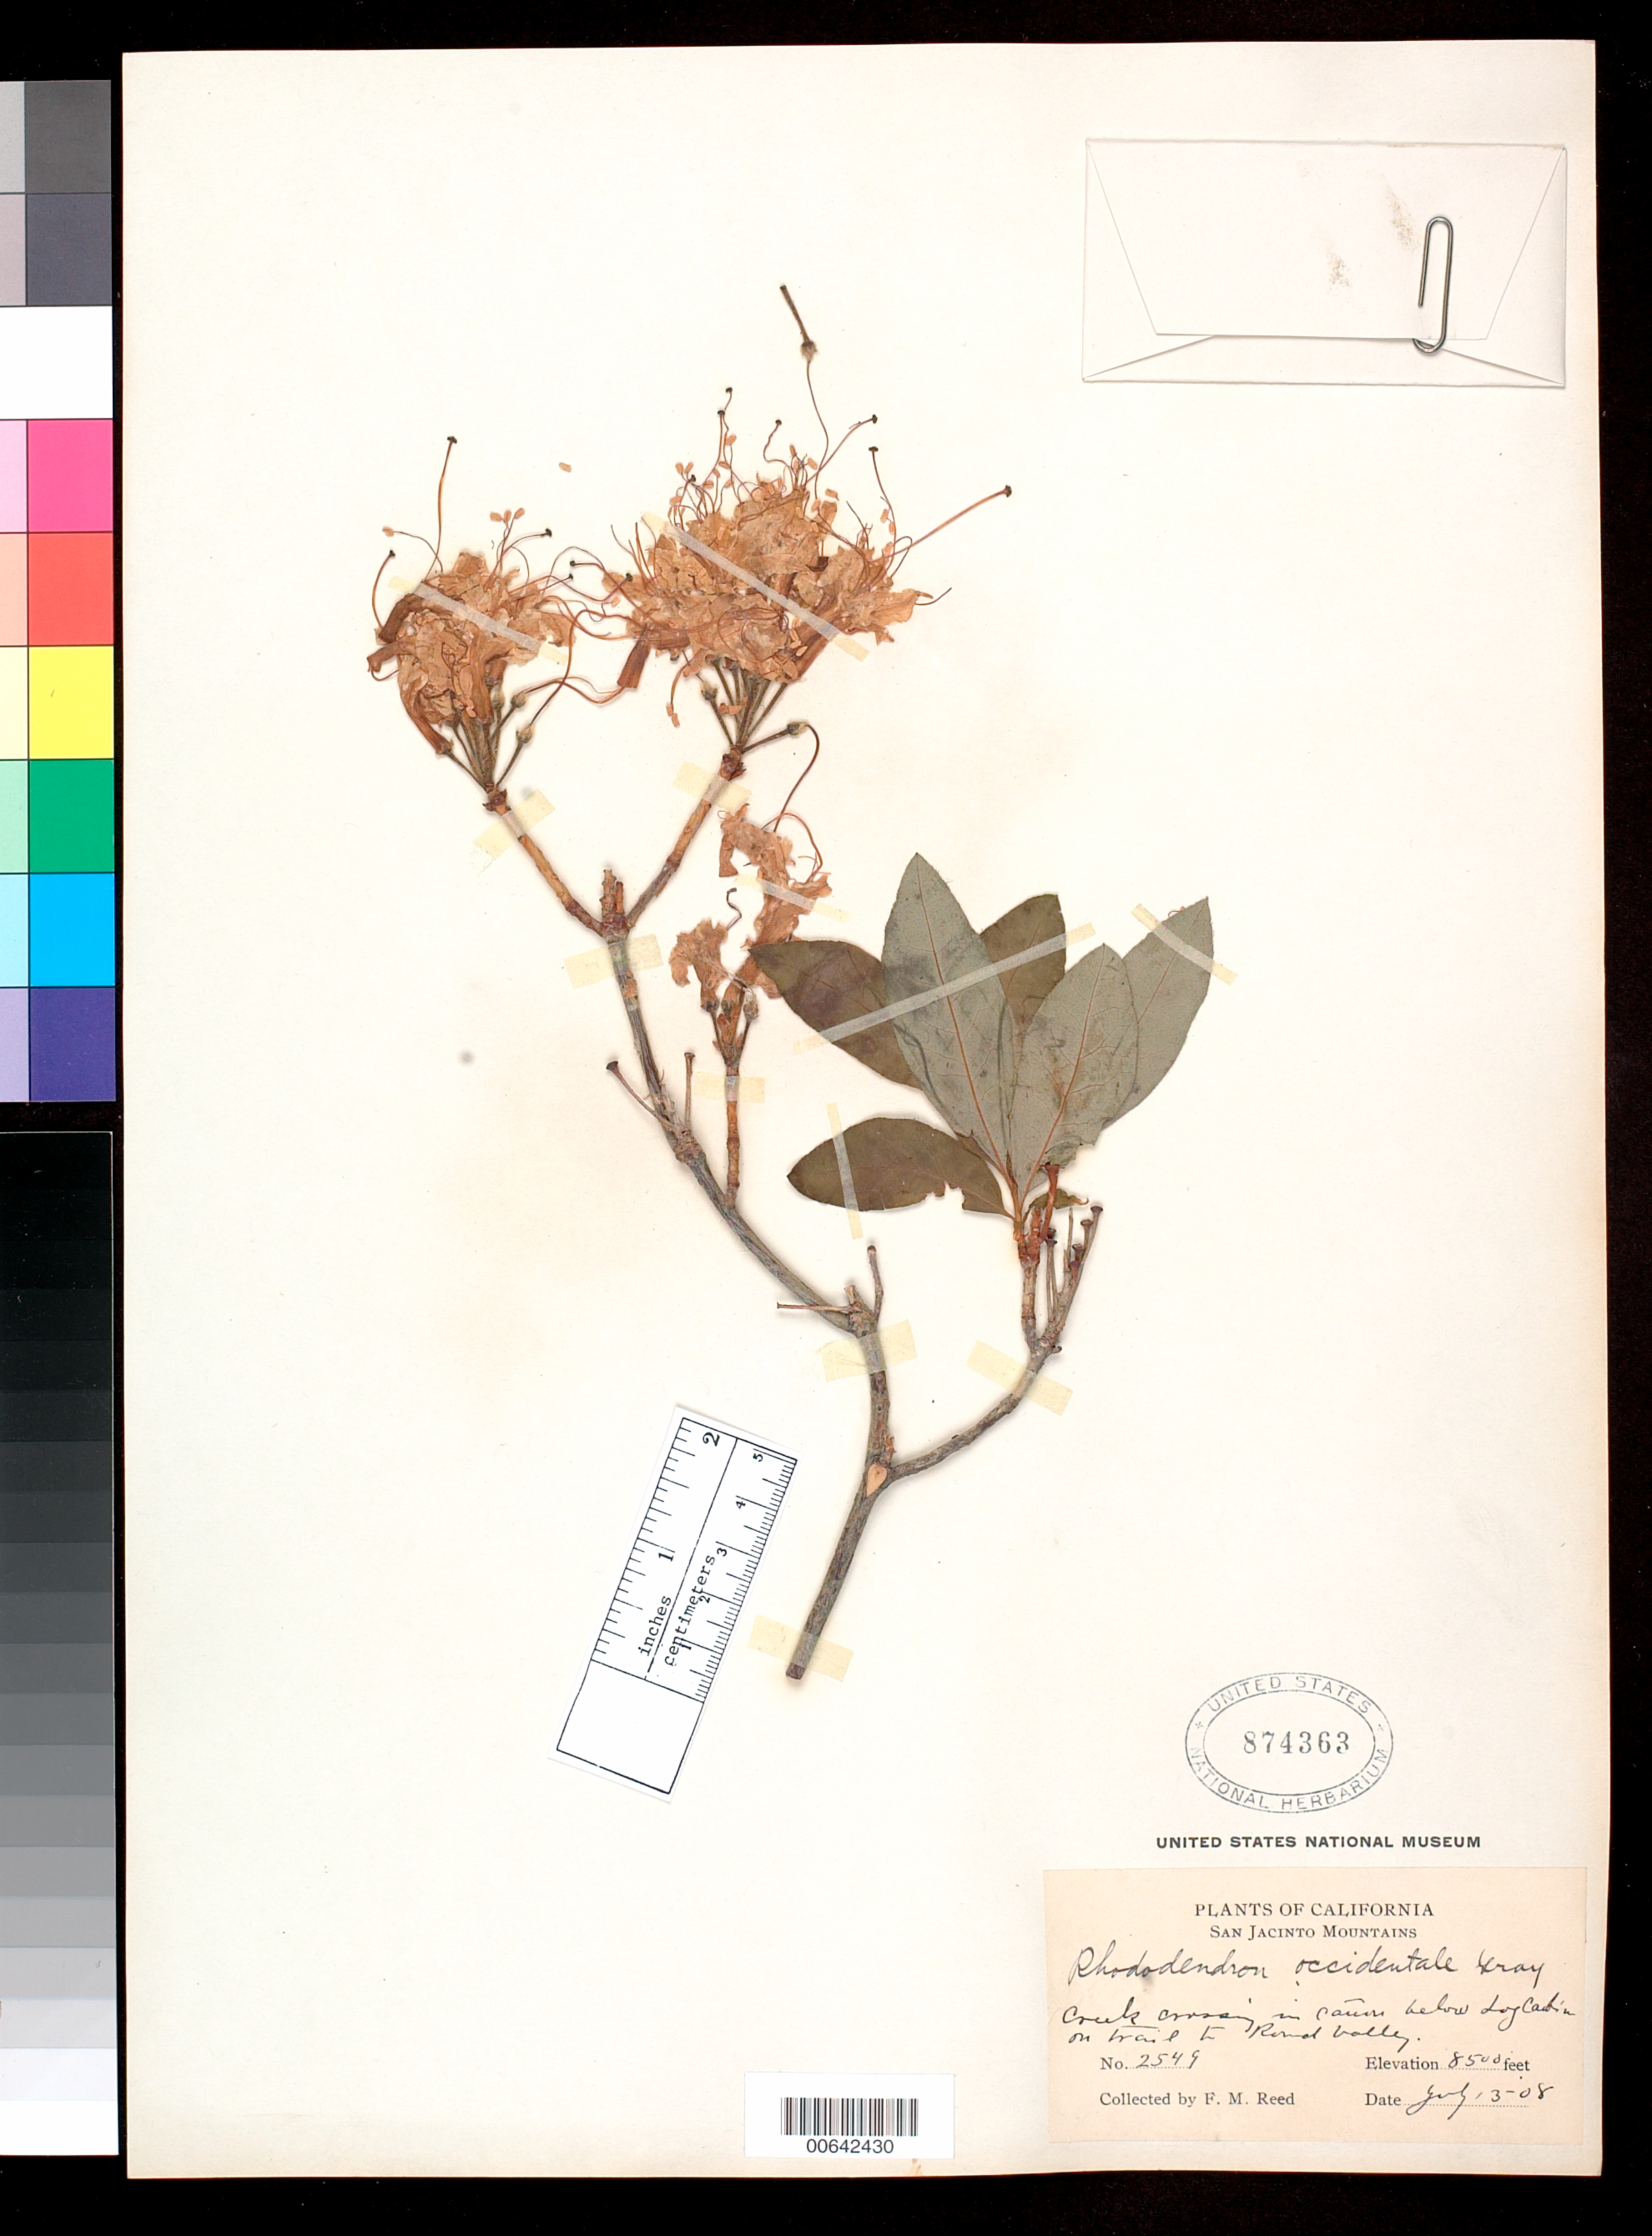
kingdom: Plantae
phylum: Tracheophyta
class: Magnoliopsida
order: Ericales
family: Ericaceae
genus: Rhododendron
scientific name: Rhododendron occidentale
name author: (Torr. & A. Gray) A. Gray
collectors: F. Reed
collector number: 2549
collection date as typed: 13 Jul 1908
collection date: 1908-07-13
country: United States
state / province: California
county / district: Riverside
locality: San Jacinto Mts., creek crossing in cañon below log cabin on trail to Rond(?) Valley.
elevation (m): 2591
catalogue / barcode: US 874363